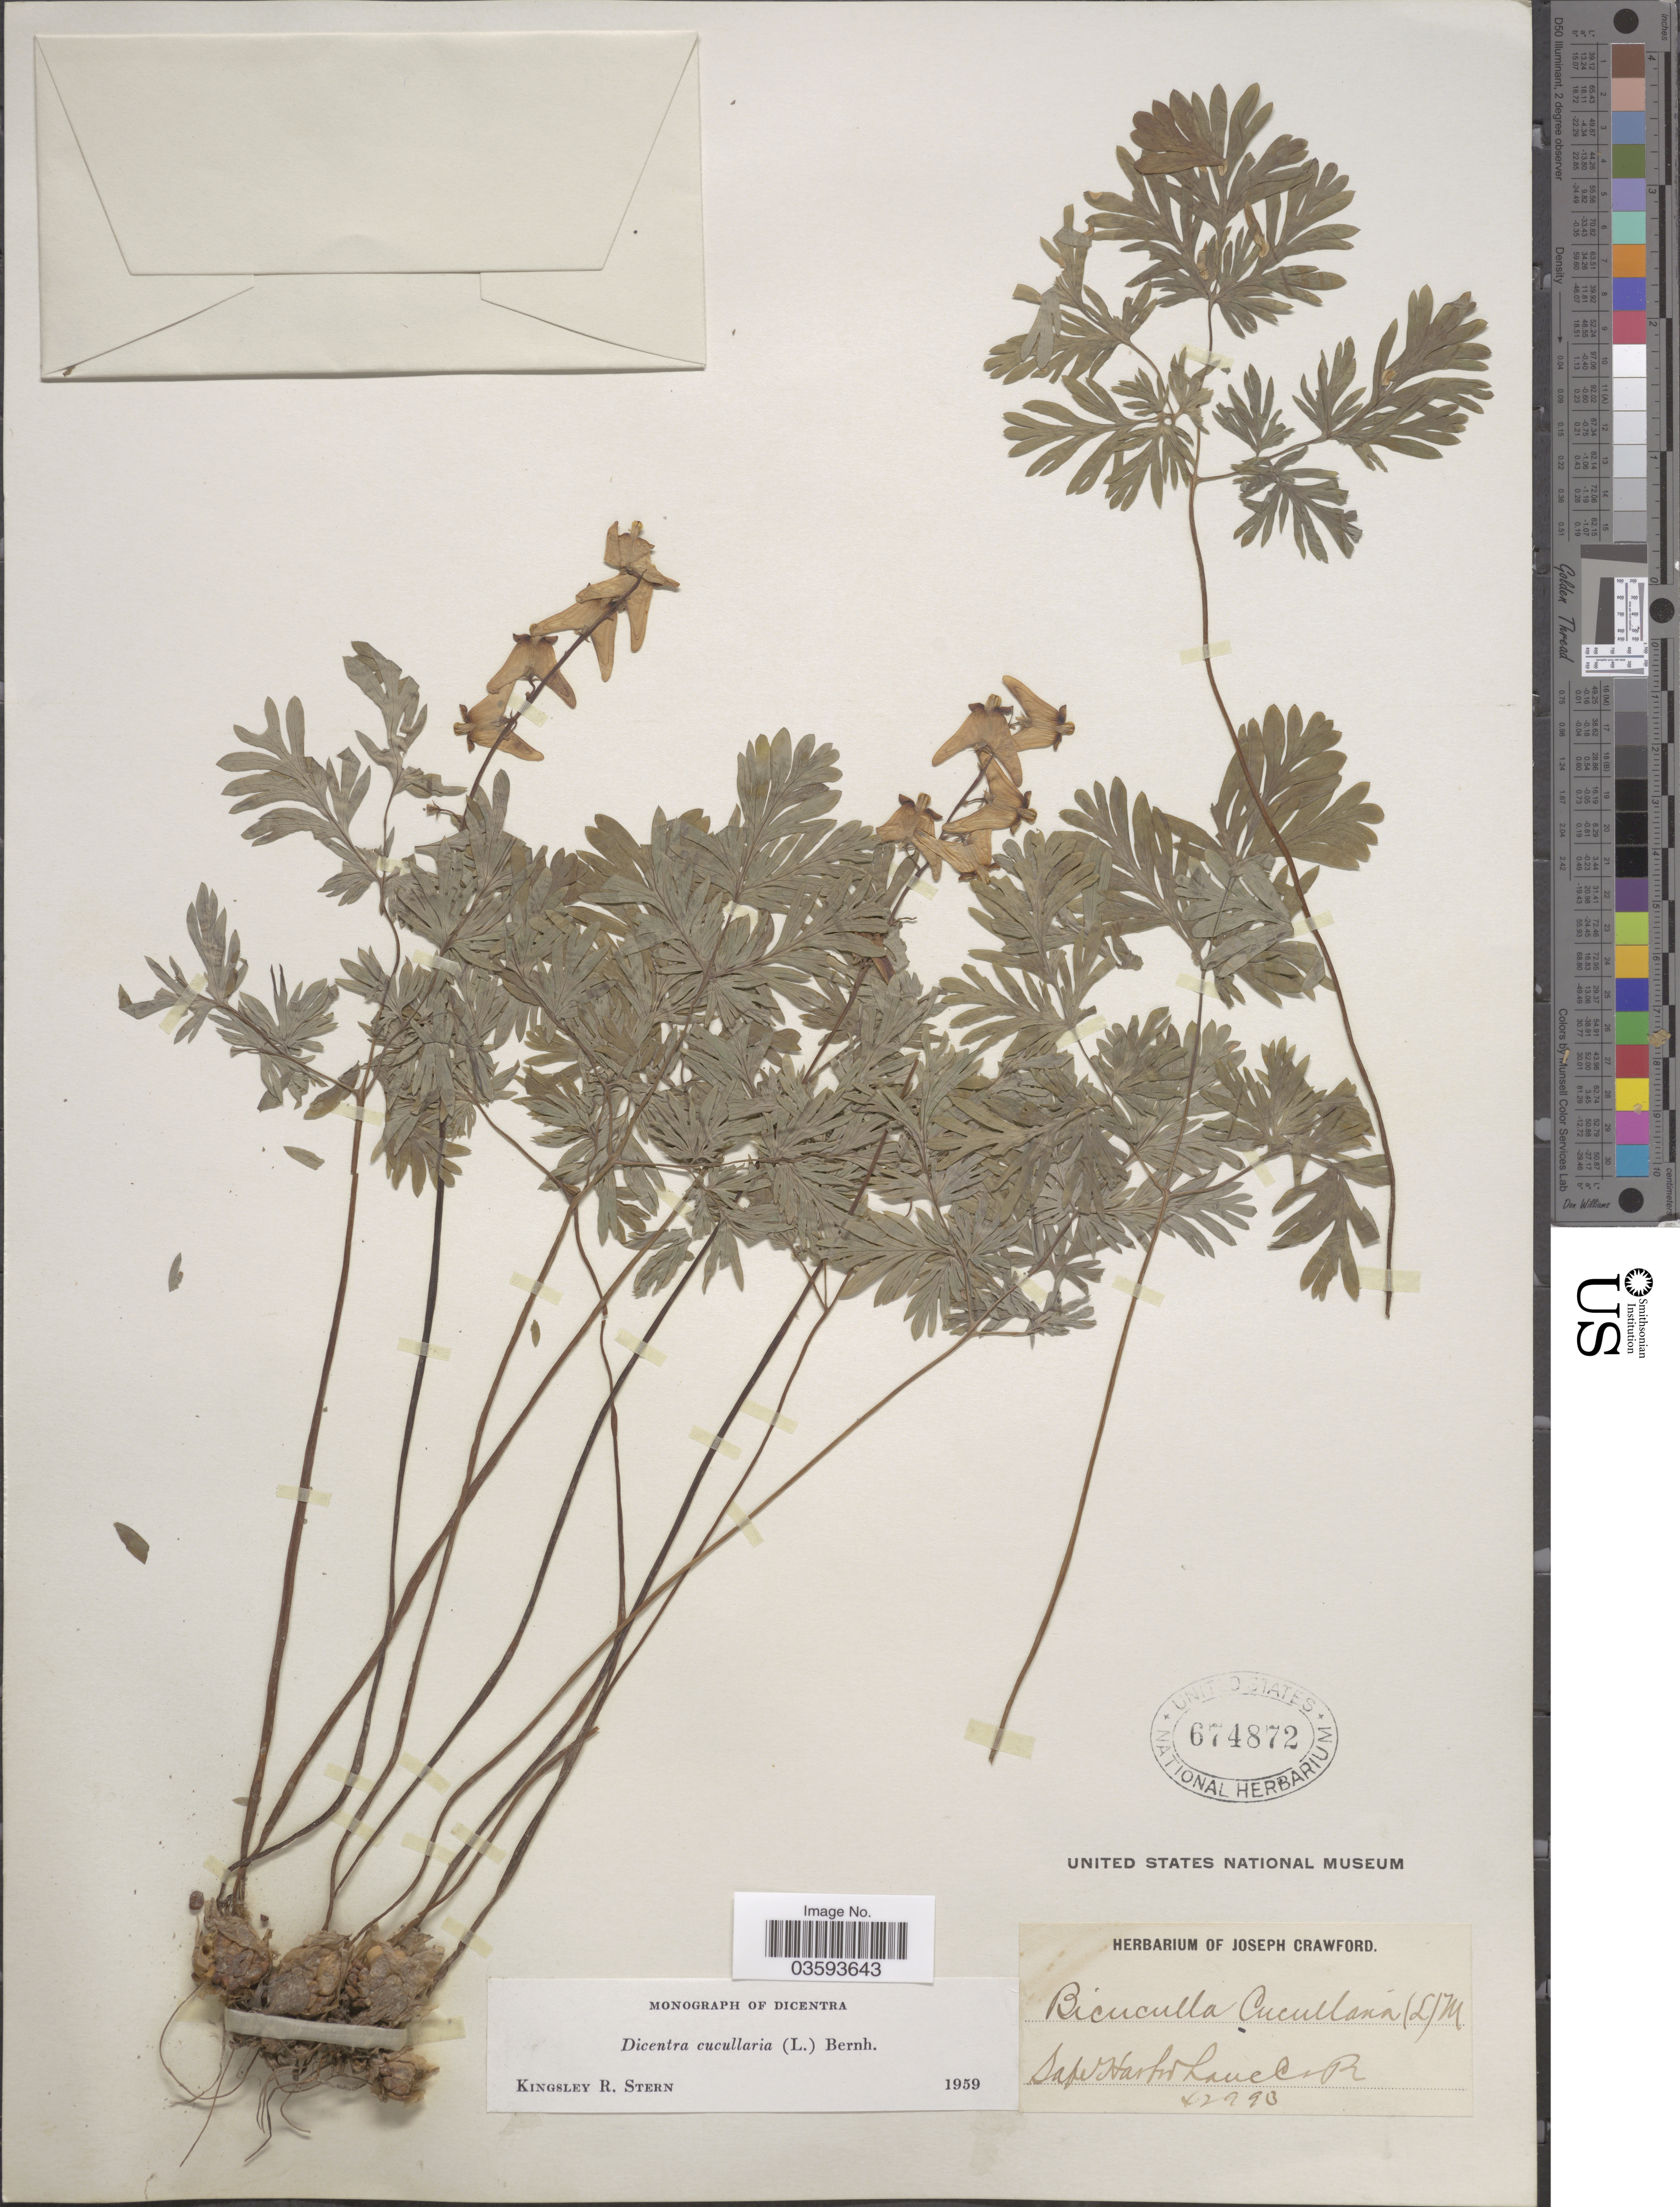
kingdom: Plantae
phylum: Tracheophyta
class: Magnoliopsida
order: Ranunculales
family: Papaveraceae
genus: Dicentra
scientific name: Dicentra cucullaria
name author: (L.) Bernh.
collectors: ex herb. Joseph Crawford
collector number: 4299B*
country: United States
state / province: Pennsylvania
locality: Safe Harbor Lanc Co.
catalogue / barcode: US 674872